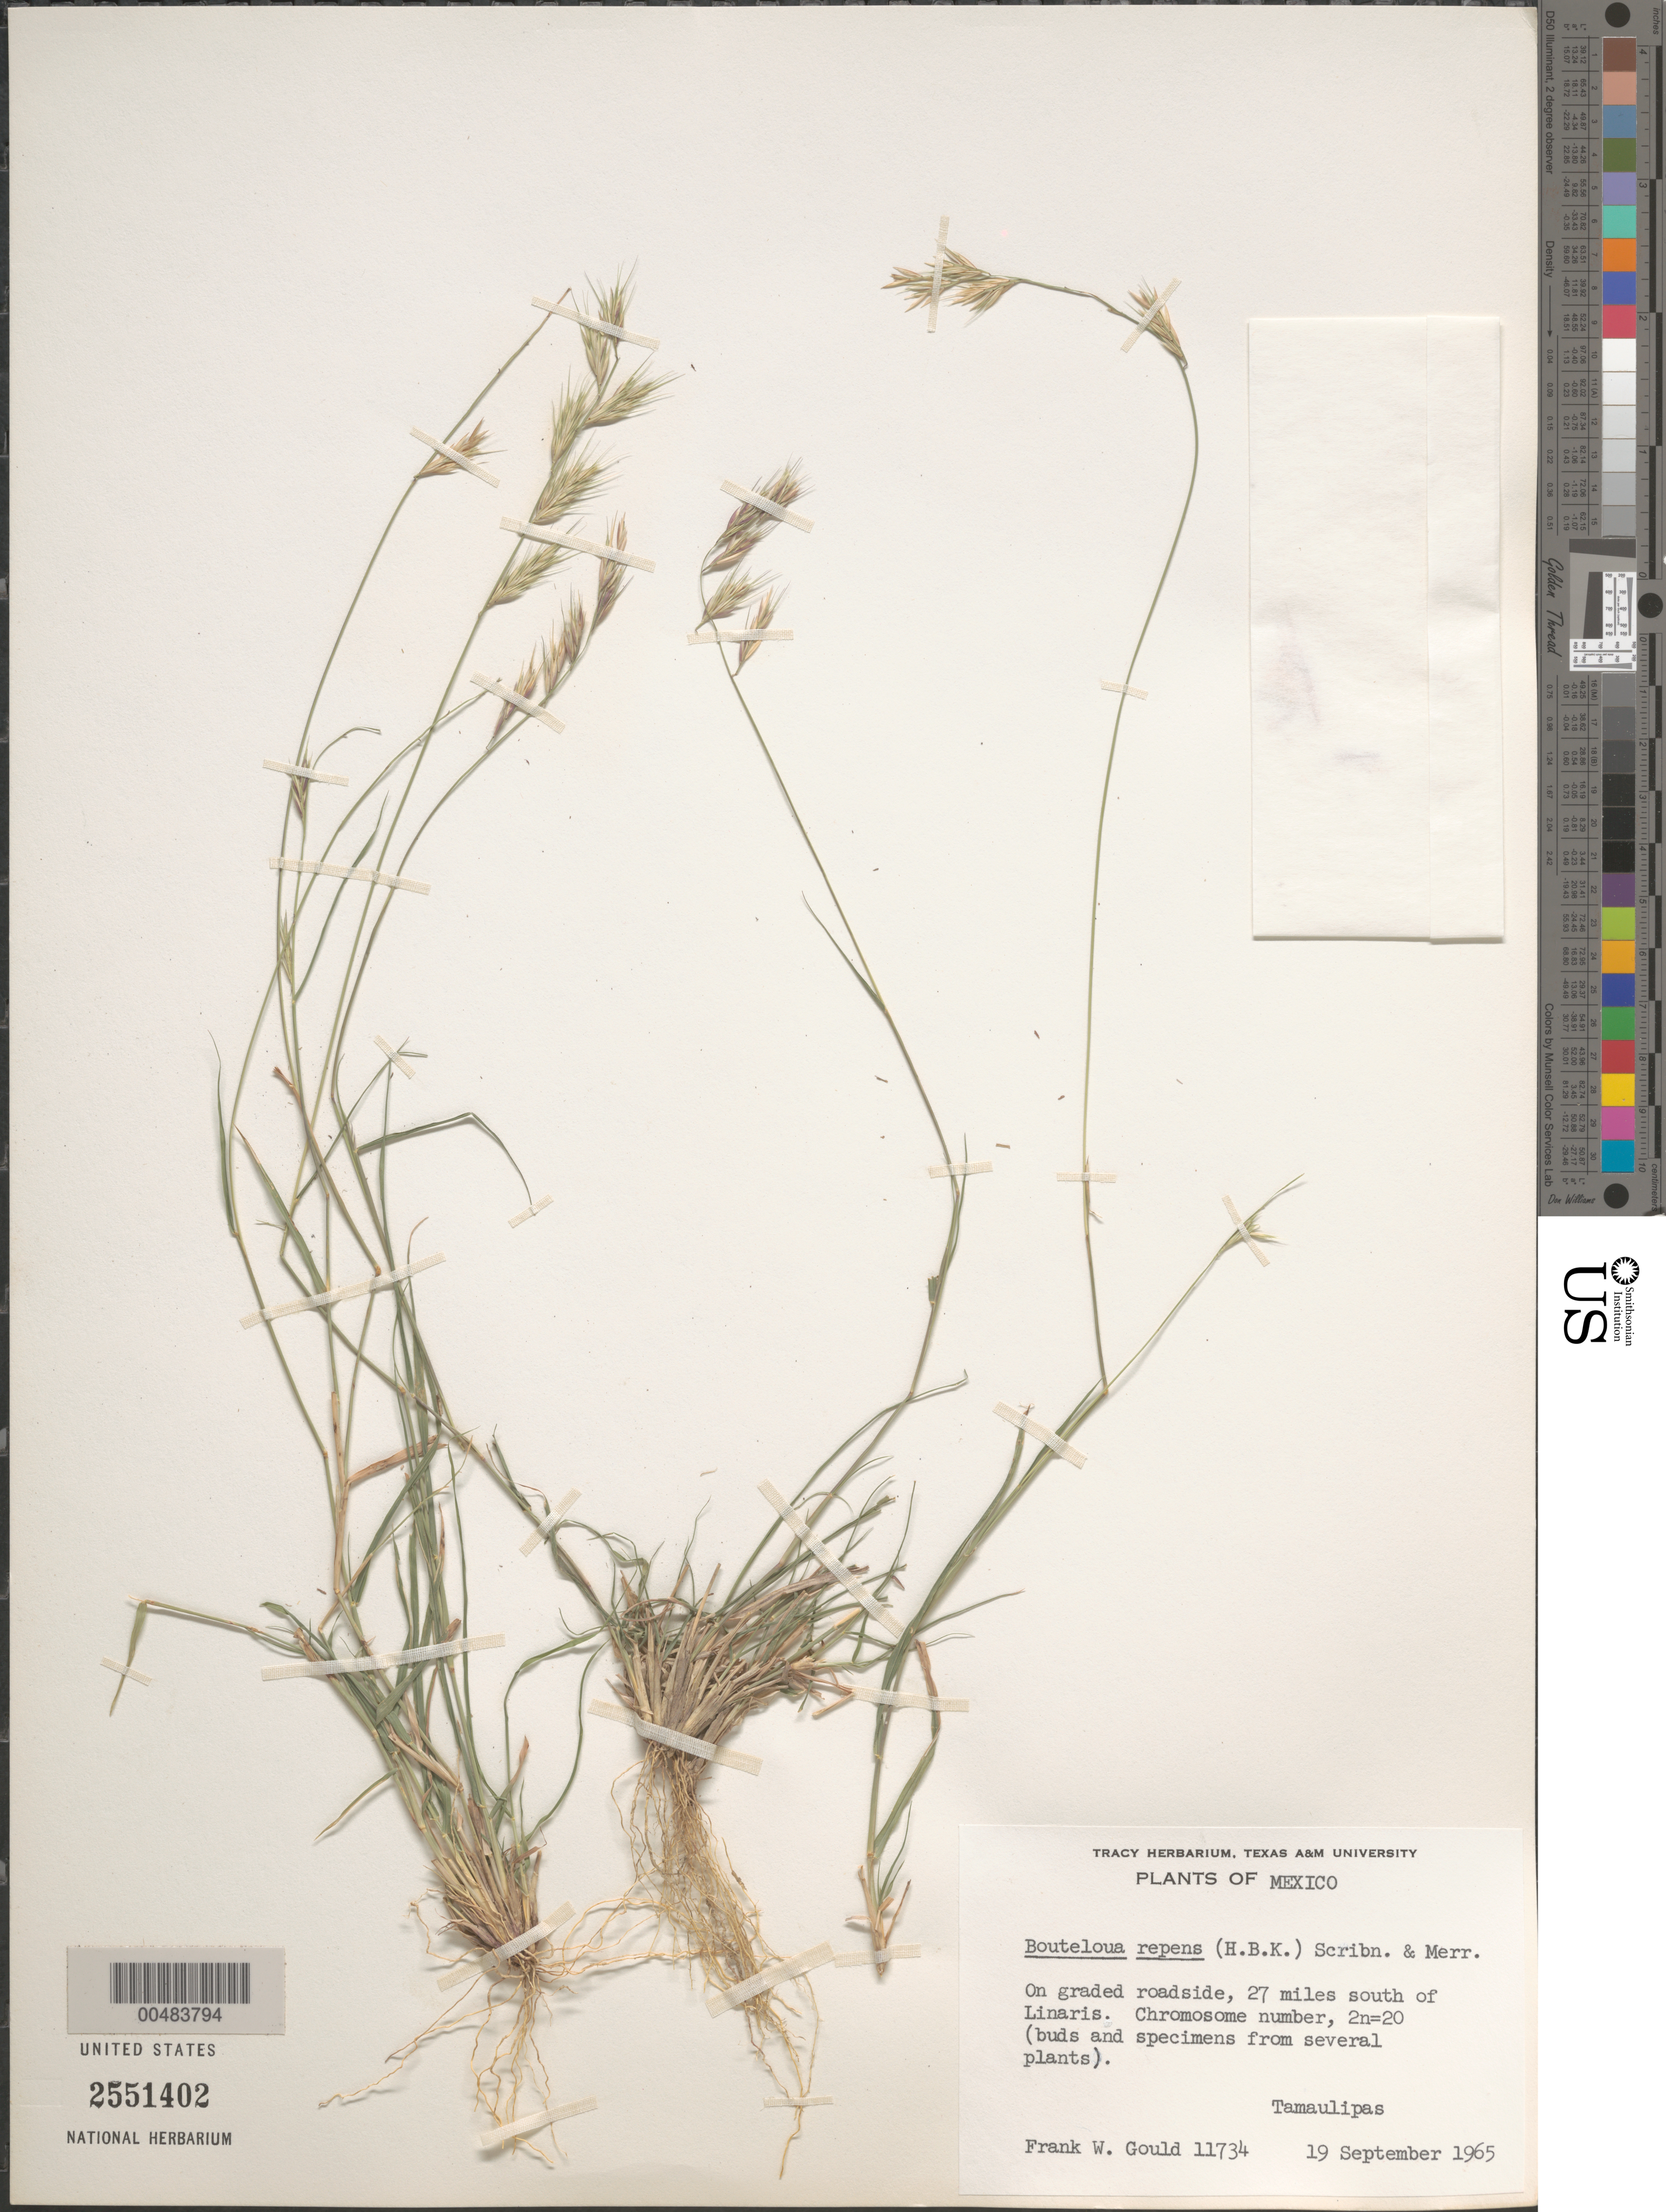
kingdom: Plantae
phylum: Tracheophyta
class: Liliopsida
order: Poales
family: Poaceae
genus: Bouteloua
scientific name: Bouteloua repens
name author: (Kunth) Scribn. & Merr.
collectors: F. W. Gould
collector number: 11734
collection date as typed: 19 Sep 1965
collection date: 1965-09-19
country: Mexico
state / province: Tamaulipas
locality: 27 mi S of Linaris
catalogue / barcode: US 2551402